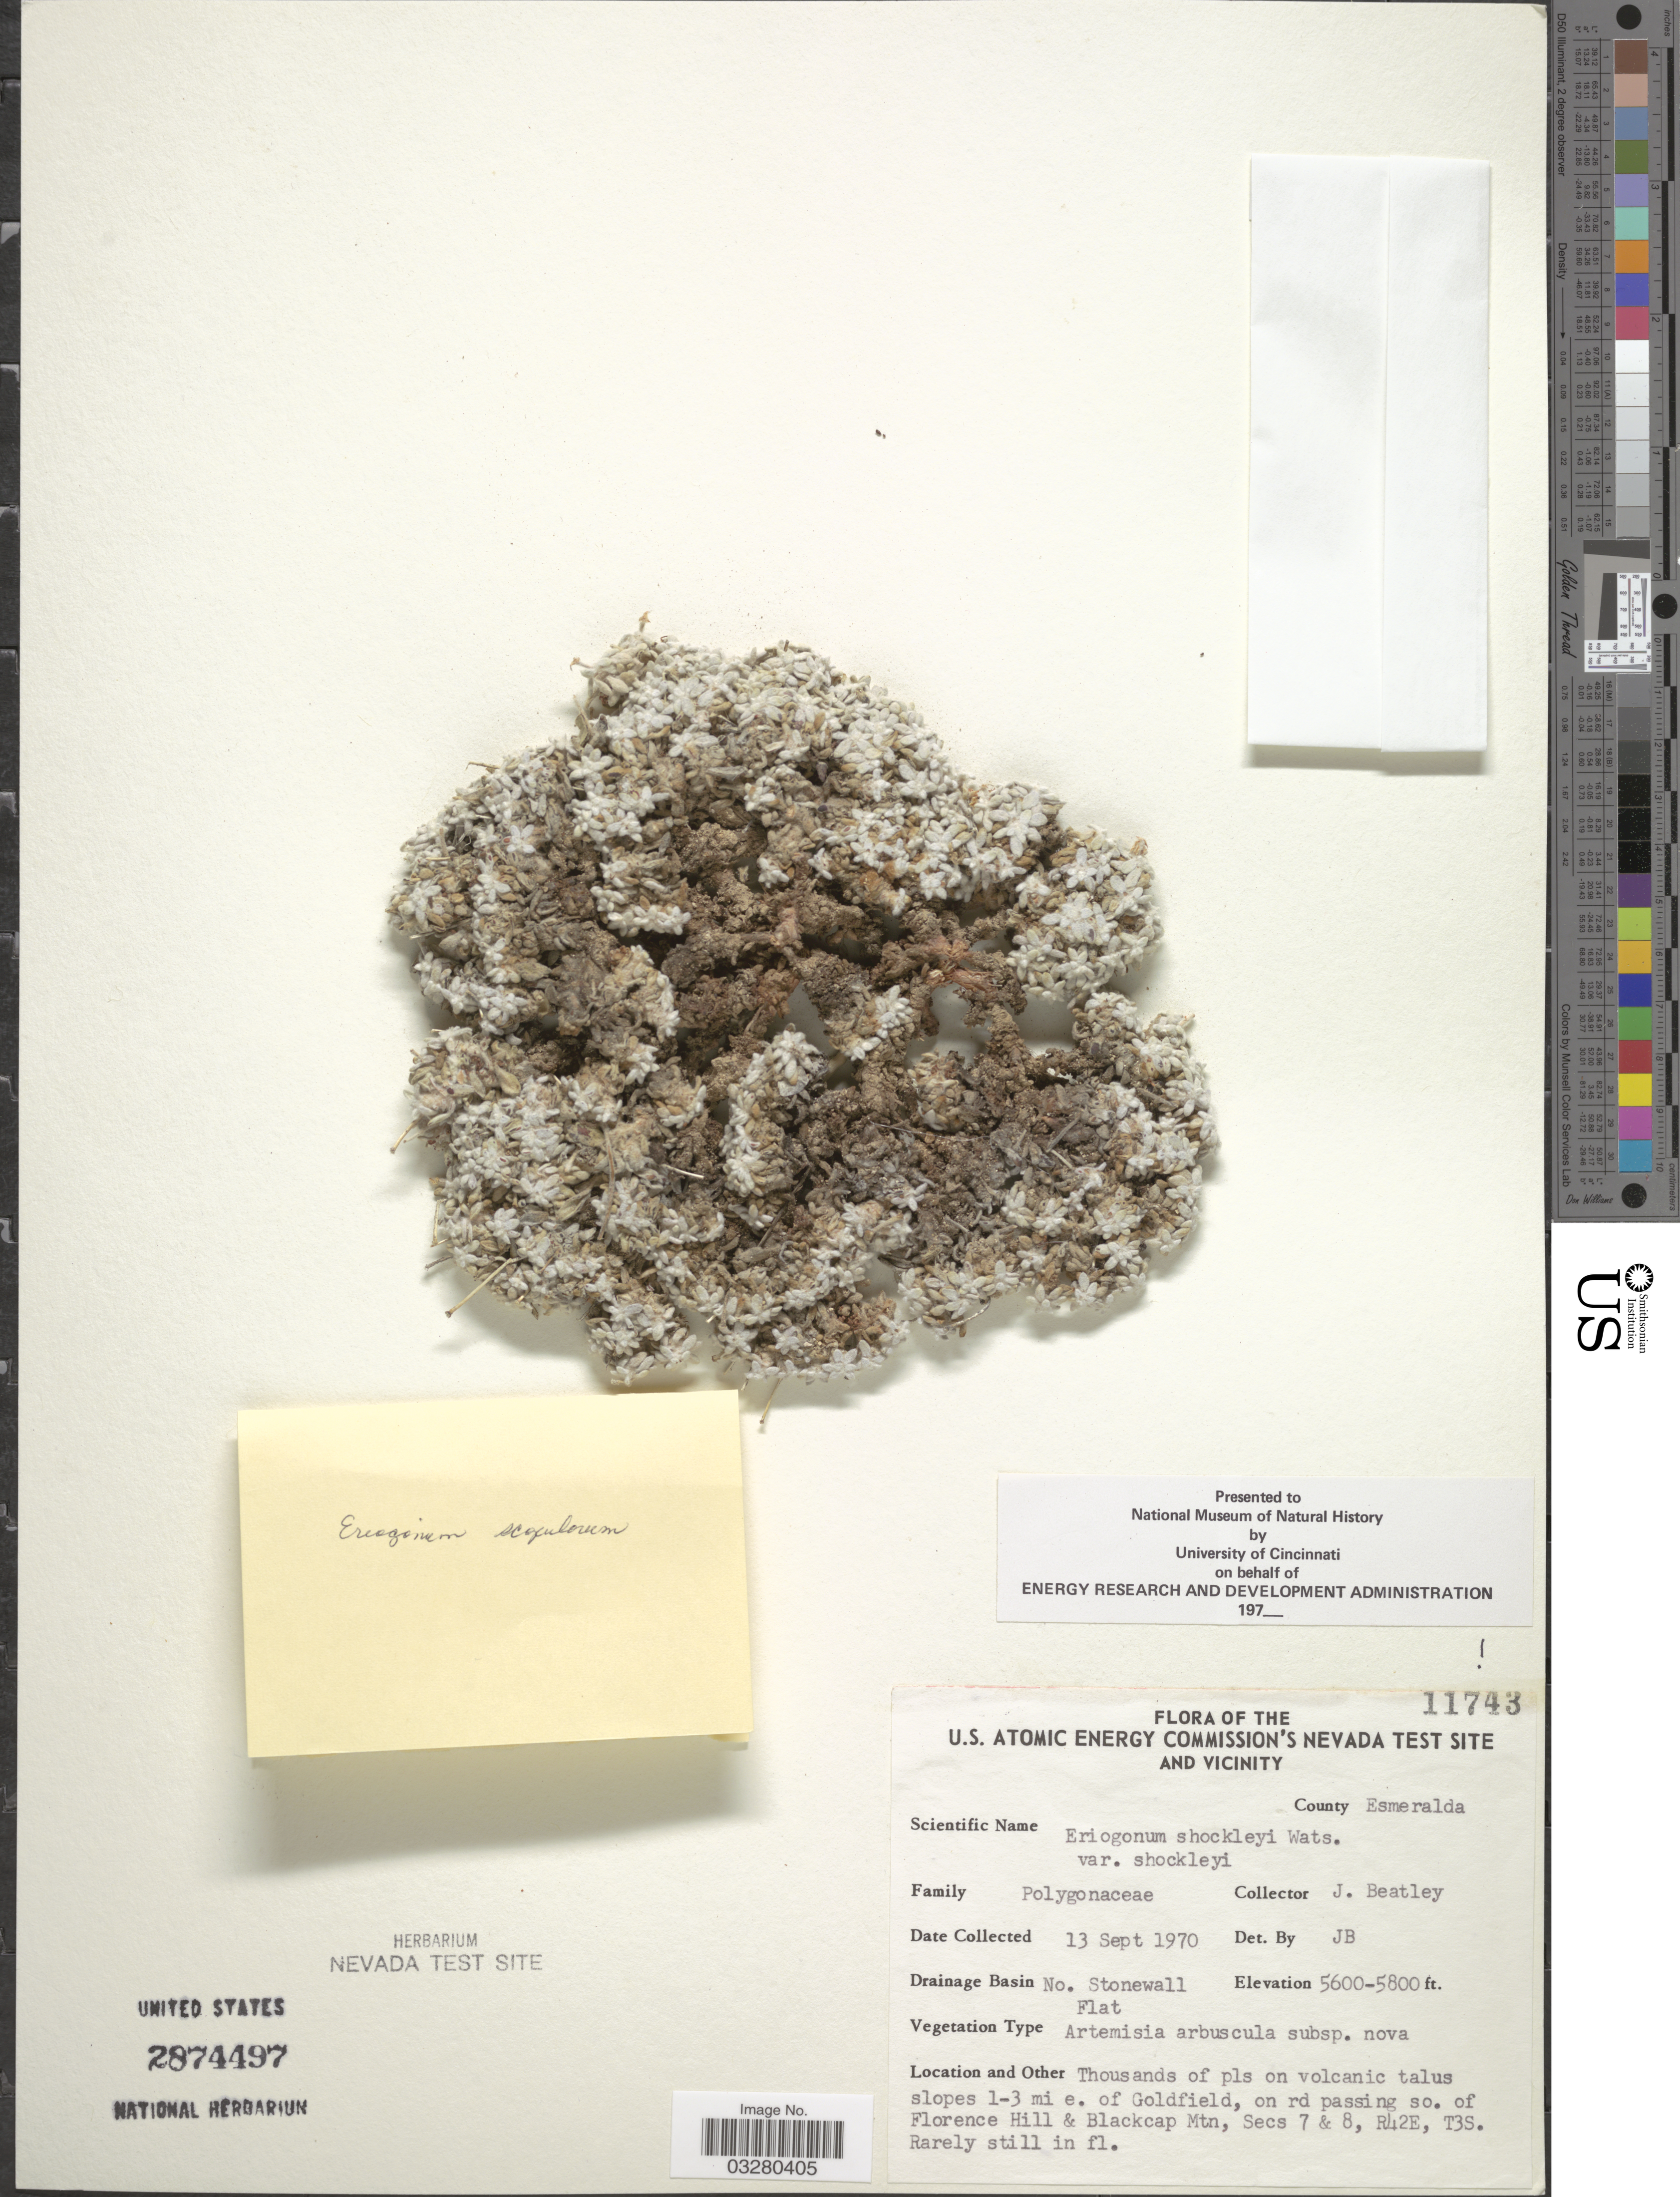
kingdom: Plantae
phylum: Tracheophyta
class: Magnoliopsida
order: Caryophyllales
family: Polygonaceae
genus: Eriogonum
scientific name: Eriogonum shockleyi var. shockleyi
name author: S. Watson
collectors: J. C. Beatley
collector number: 11743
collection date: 1970-09-13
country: United States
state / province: Nevada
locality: U.S. Atomic Energy Commission's Nevada Test Site and Vicinity. County Esmeralda. Drainage Basin No. Stonewall Flat. Thousands of pls on volcanic talus slopes 1-3 mi e. of Goldfield, on rd passing so. of Florence Hill & Blackcap Mtn, Secs 7 & 8, R42E, T3S.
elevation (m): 1707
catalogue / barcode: US 2874497